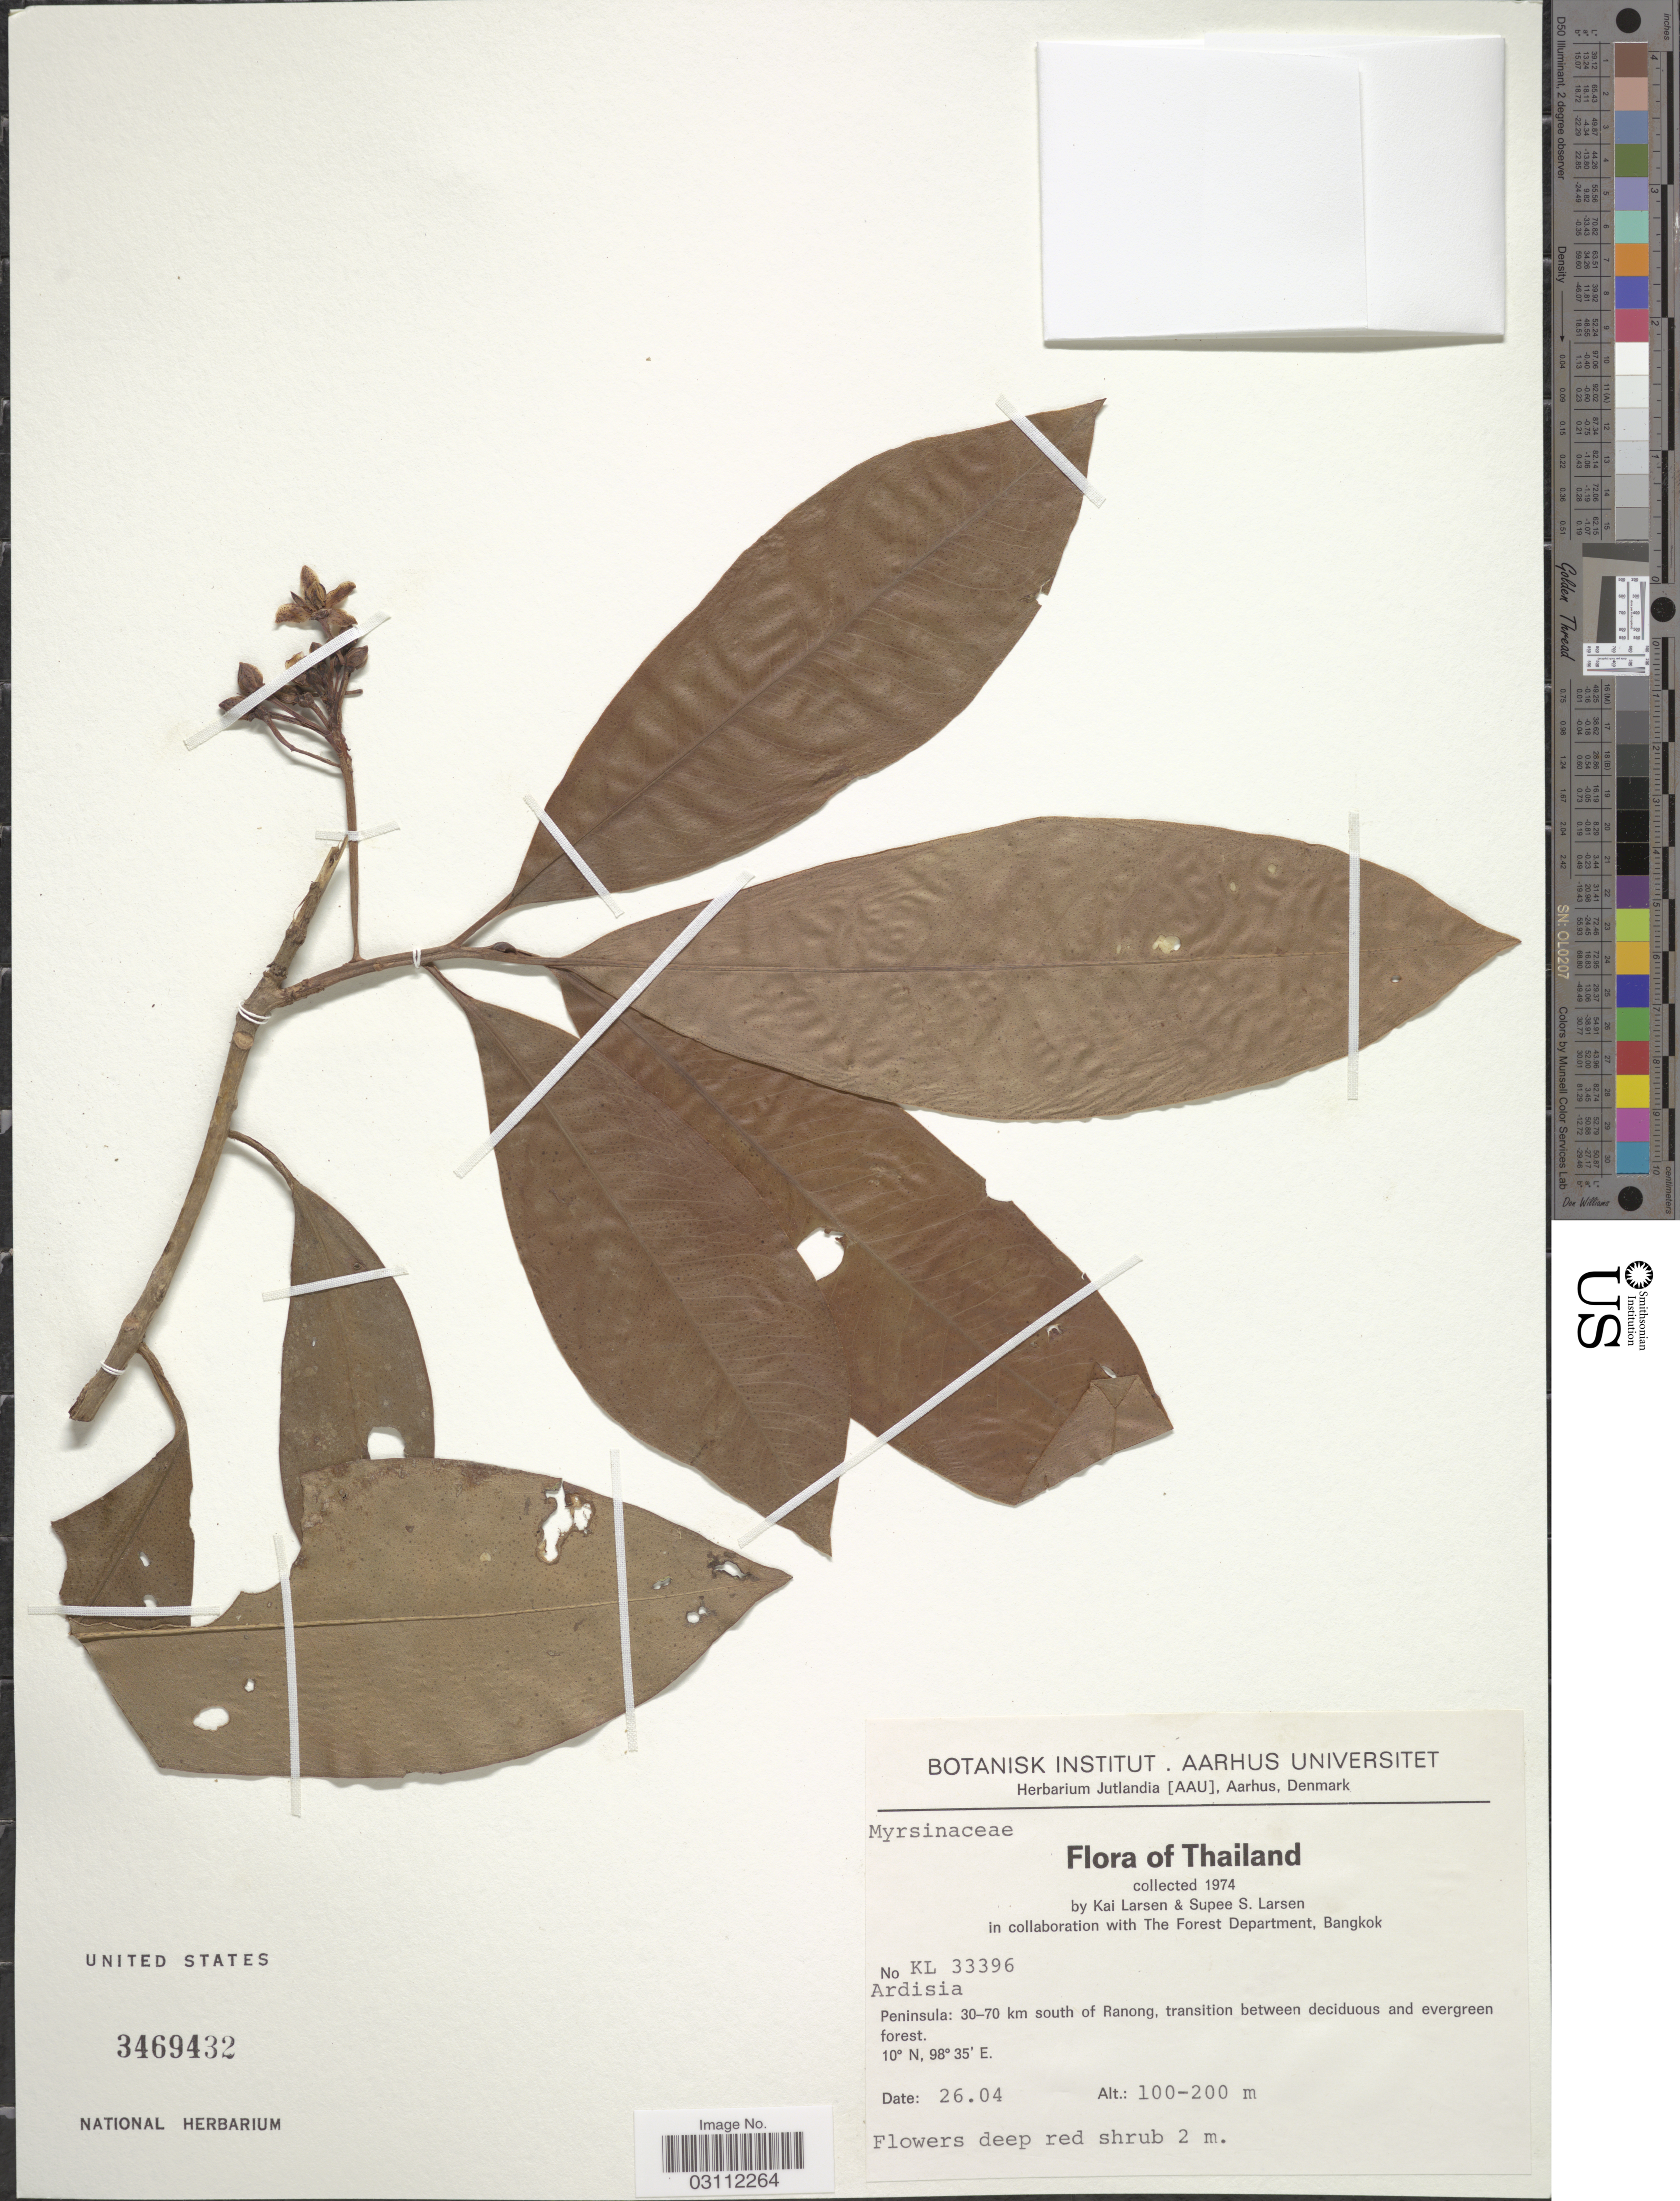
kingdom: Plantae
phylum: Tracheophyta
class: Magnoliopsida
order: Ericales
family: Primulaceae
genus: Ardisia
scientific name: Ardisia sp.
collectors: K. Larsen & S. Larsen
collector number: KL33396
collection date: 1974-04-26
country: Thailand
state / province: Ranong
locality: Peninsula: 30-70 km south of Ranong.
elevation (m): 100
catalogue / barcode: US 3469432